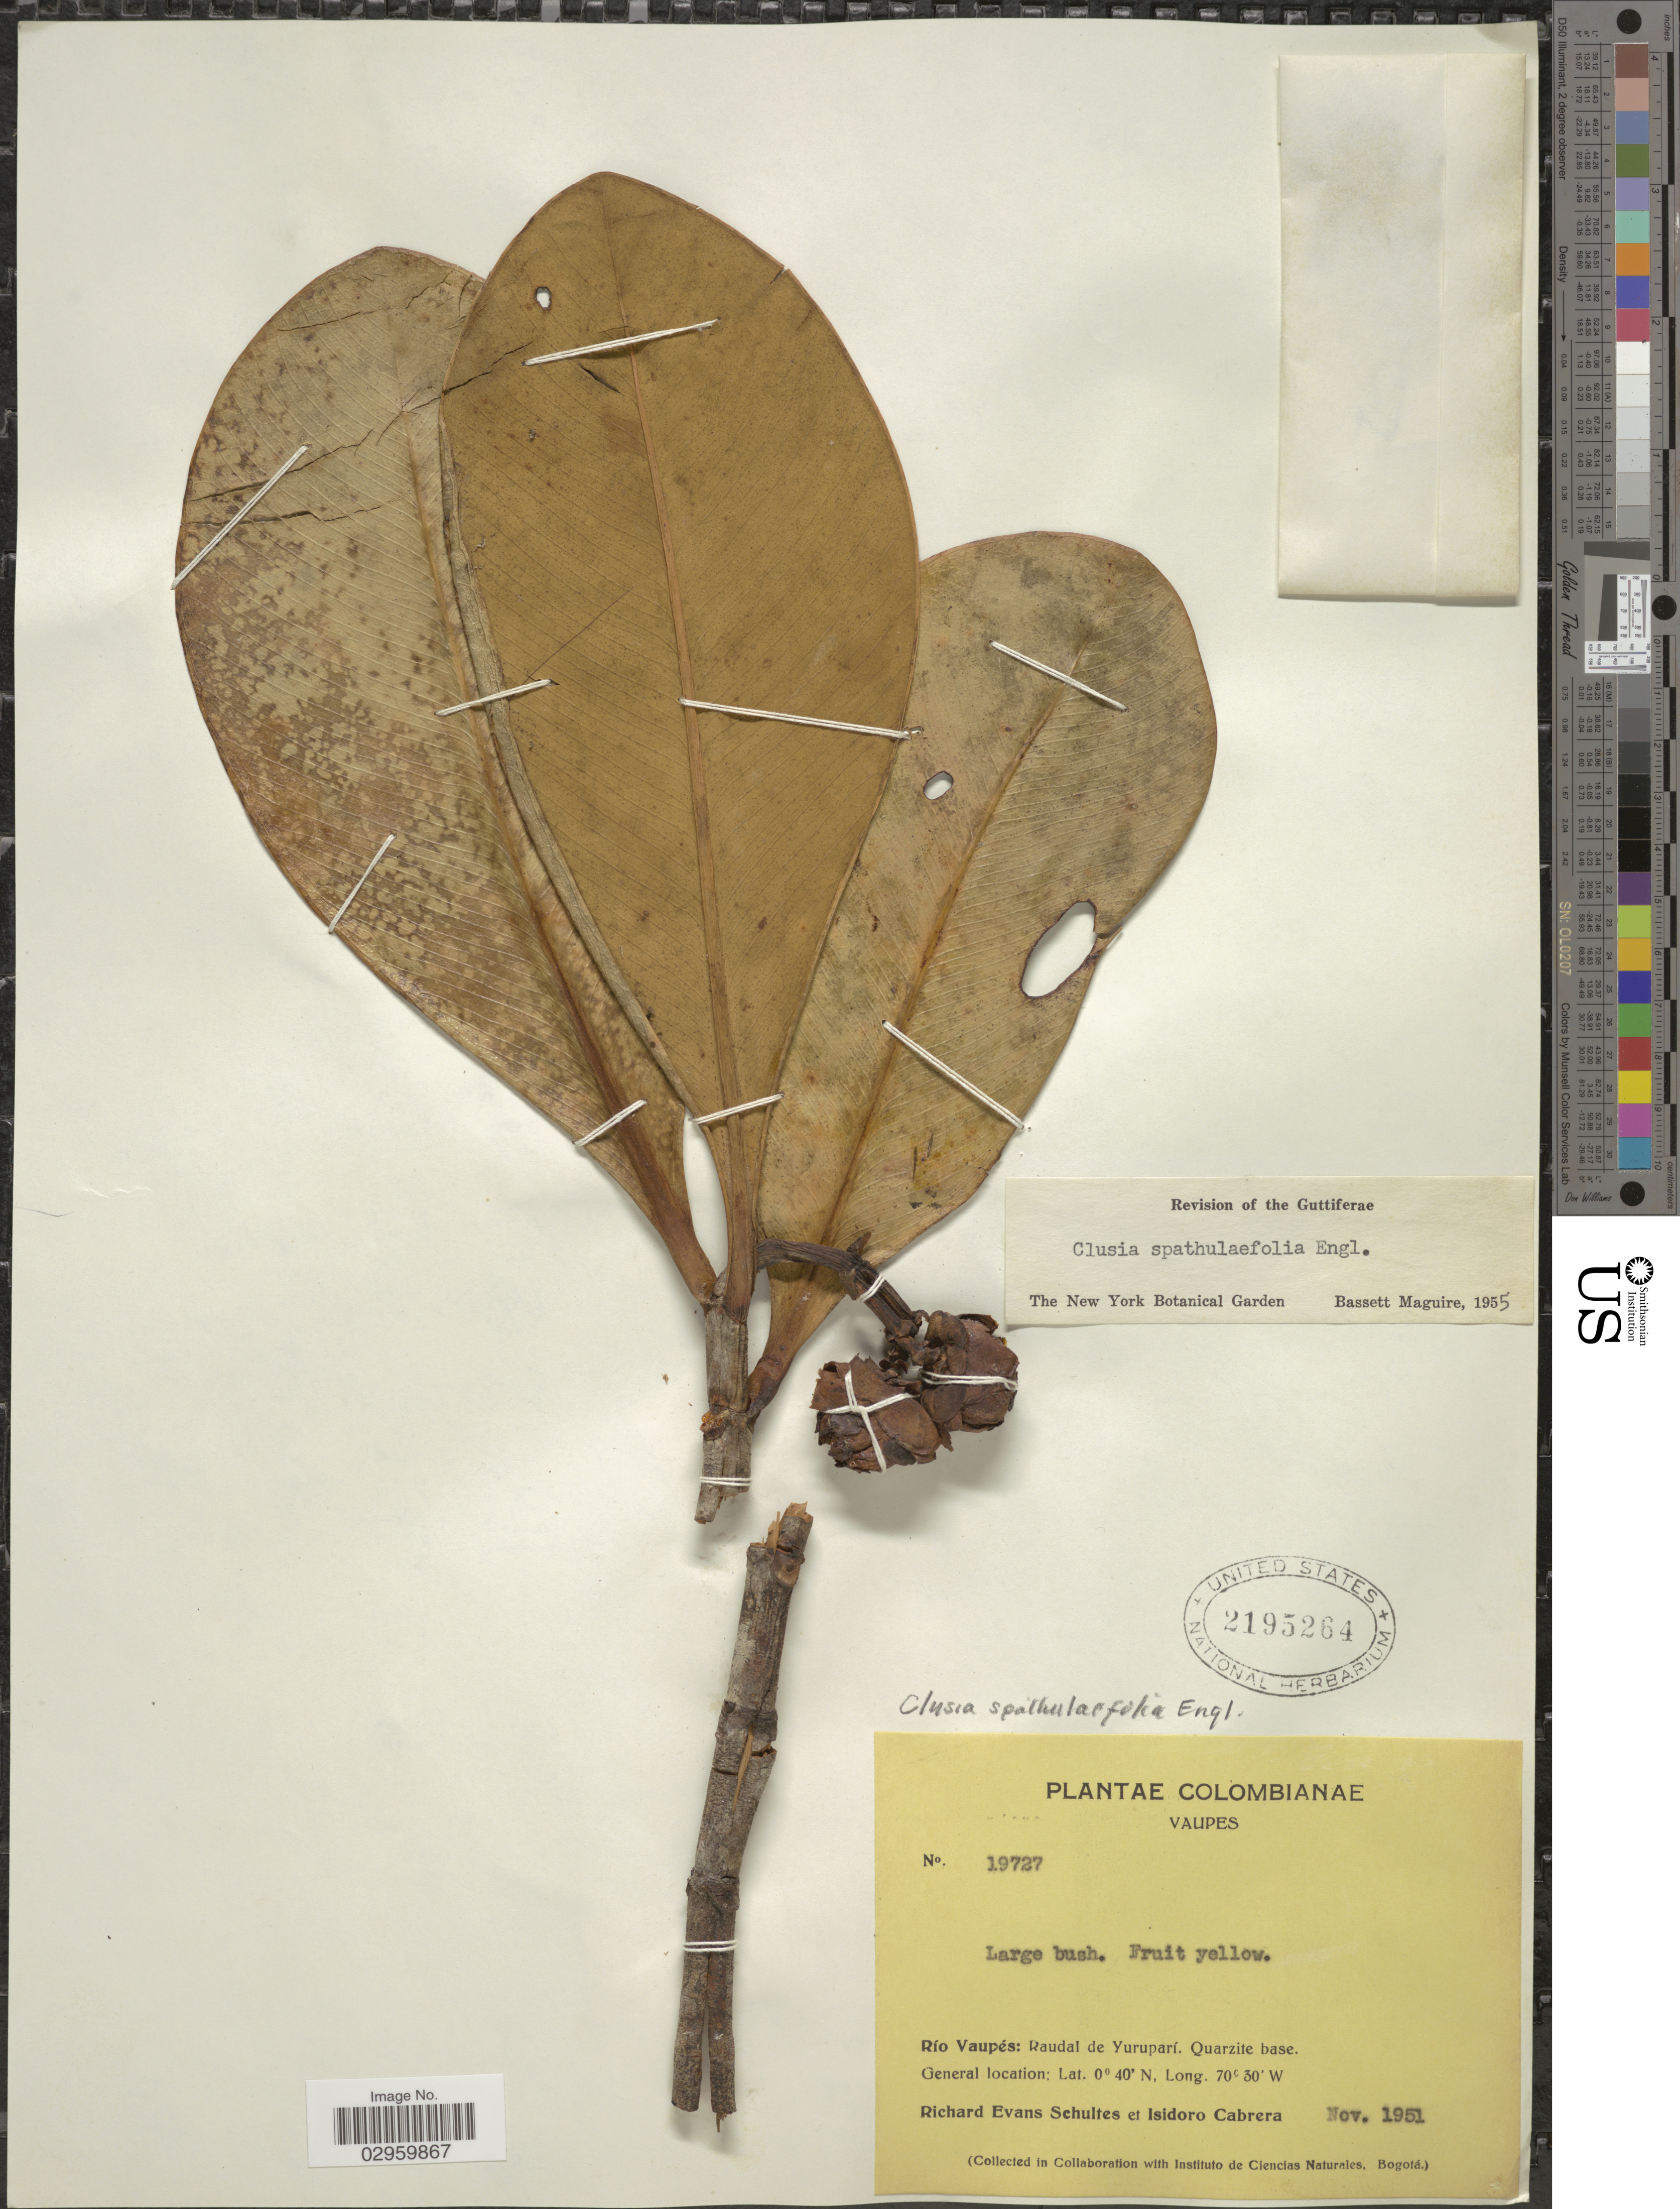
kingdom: Plantae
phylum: Tracheophyta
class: Magnoliopsida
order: Malpighiales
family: Clusiaceae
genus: Clusia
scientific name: Clusia spathulifolia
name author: Engl.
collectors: R. E. Schultes & I. Cabrera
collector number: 19727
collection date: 1951-11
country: Colombia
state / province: Vaupés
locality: Río Vaupés: Raudal de Yuruparí. Quarzite base.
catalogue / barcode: US 2195264